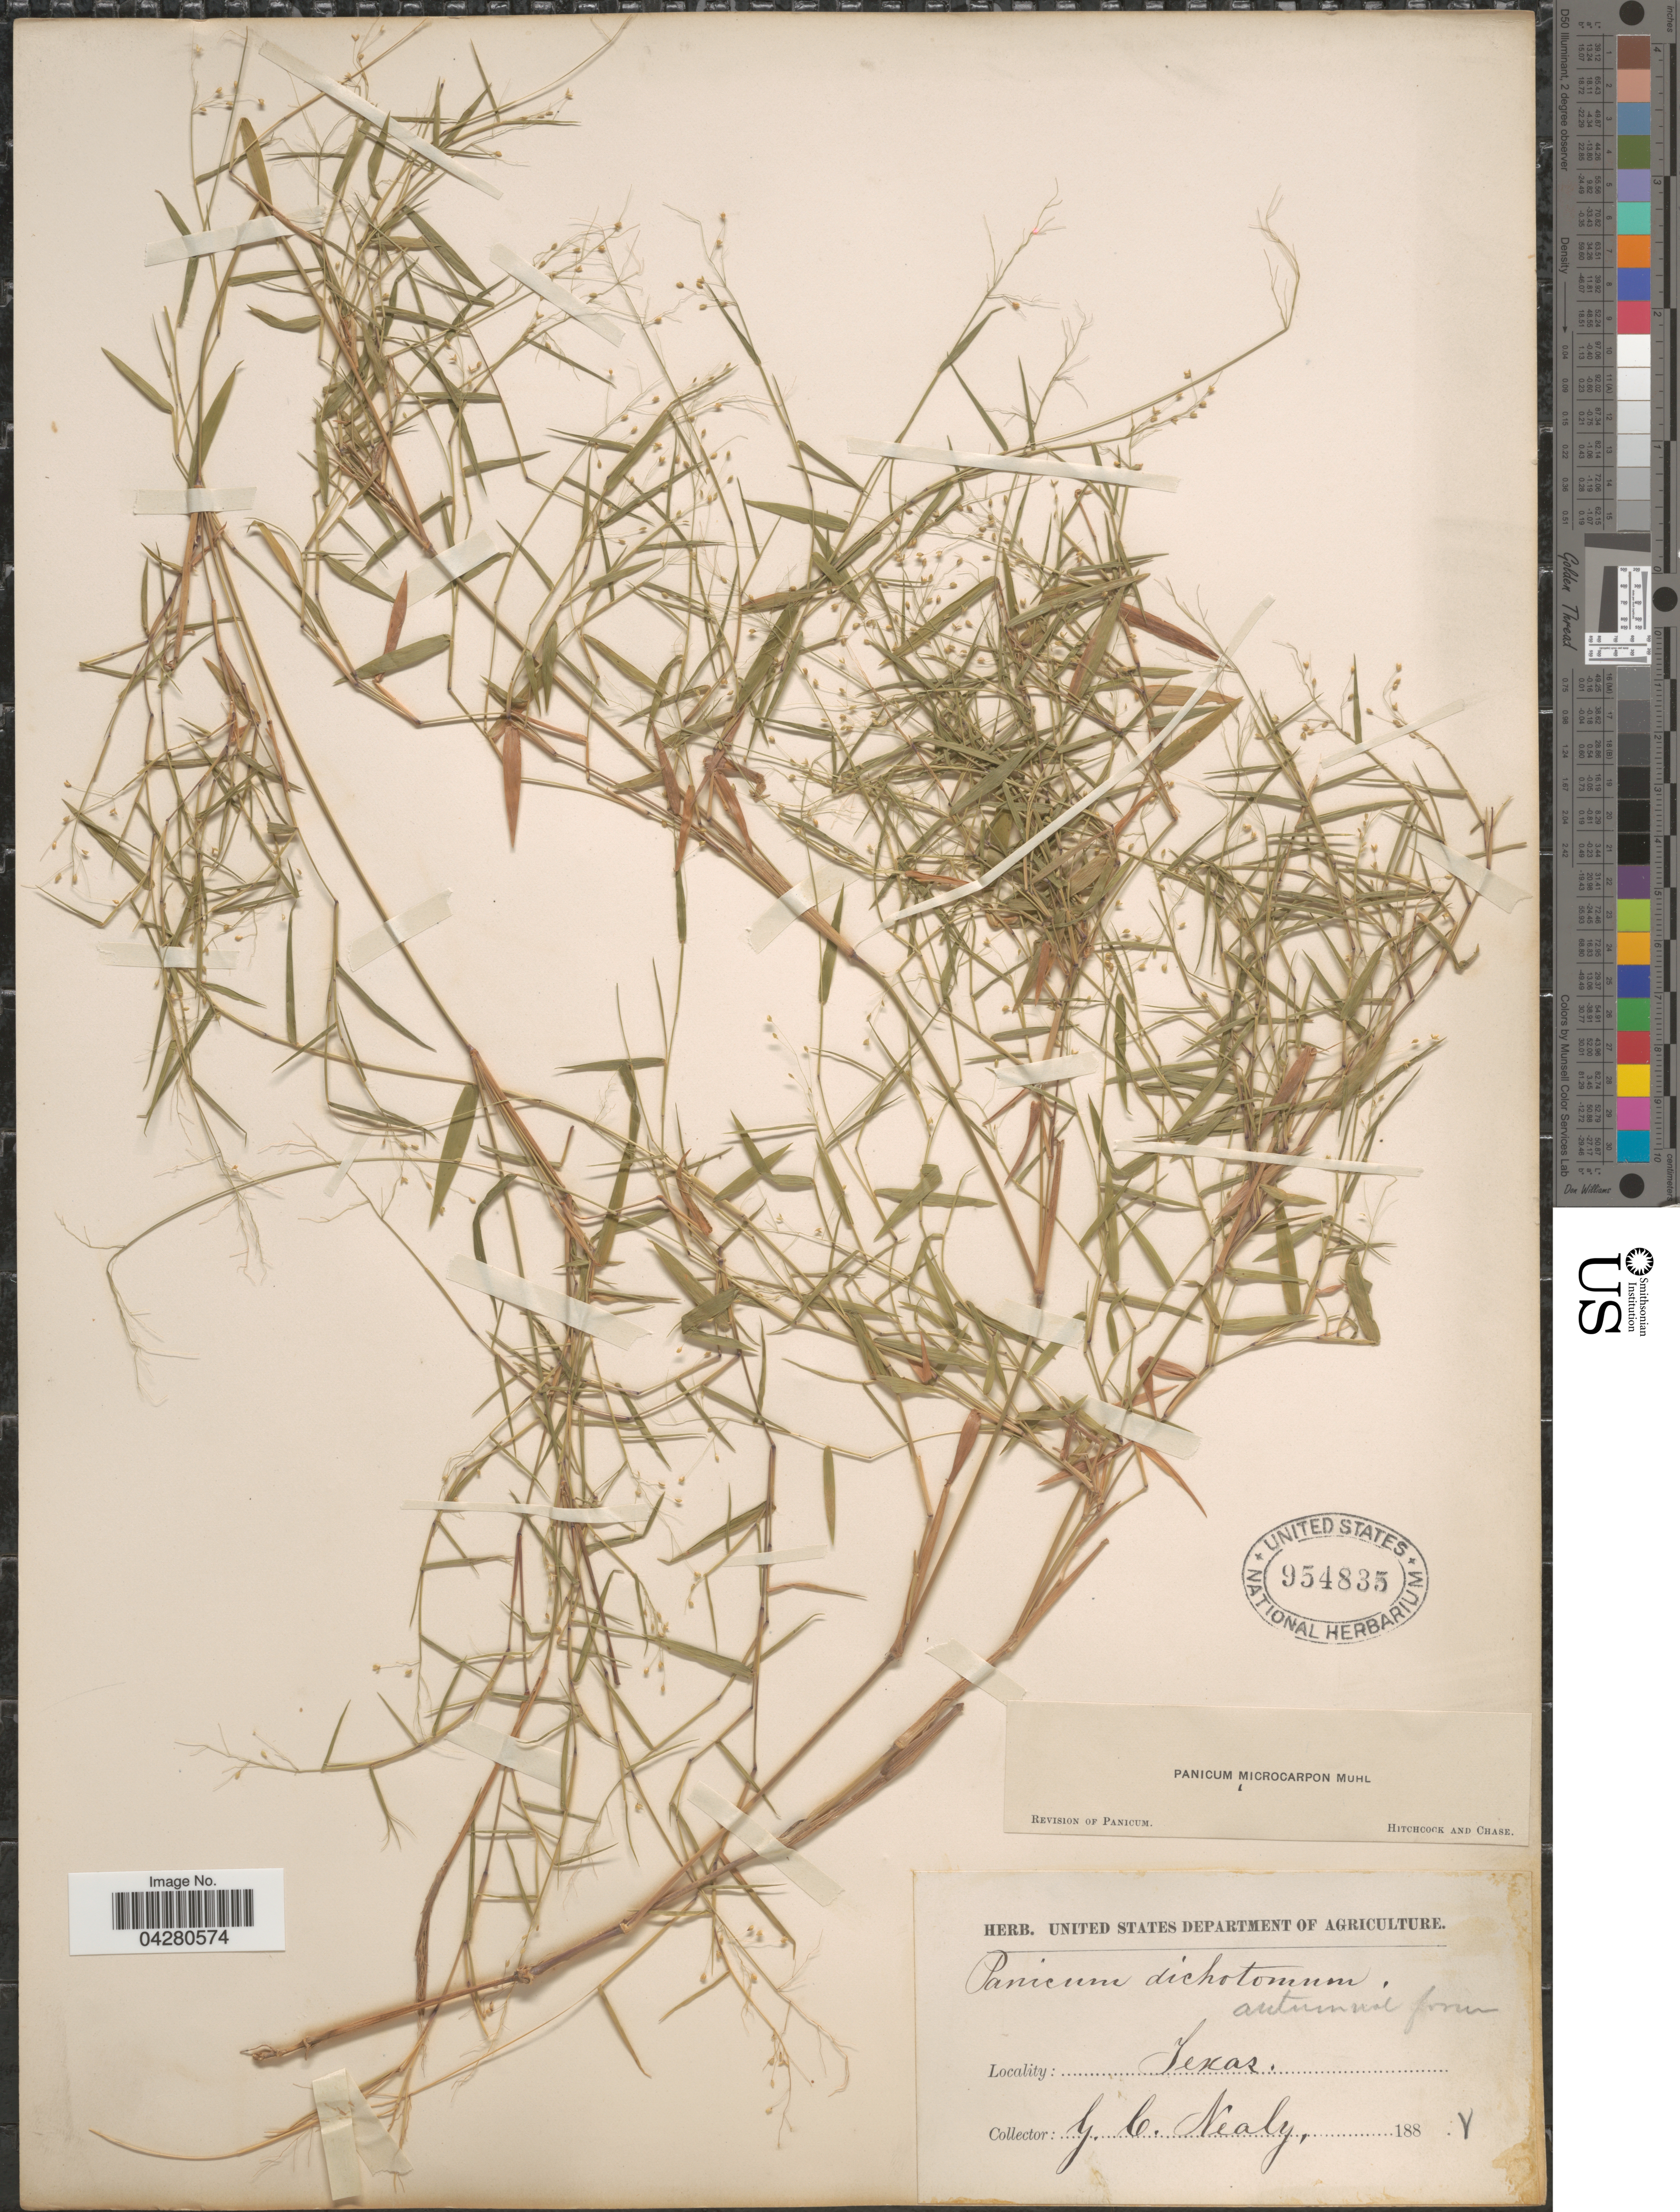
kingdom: Plantae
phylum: Tracheophyta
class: Liliopsida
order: Poales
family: Poaceae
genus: Dichanthelium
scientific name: Dichanthelium dichotomum var. dichotomum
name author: (L.) Gould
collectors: G. Nealy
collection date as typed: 188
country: United States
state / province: Texas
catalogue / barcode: US 954835